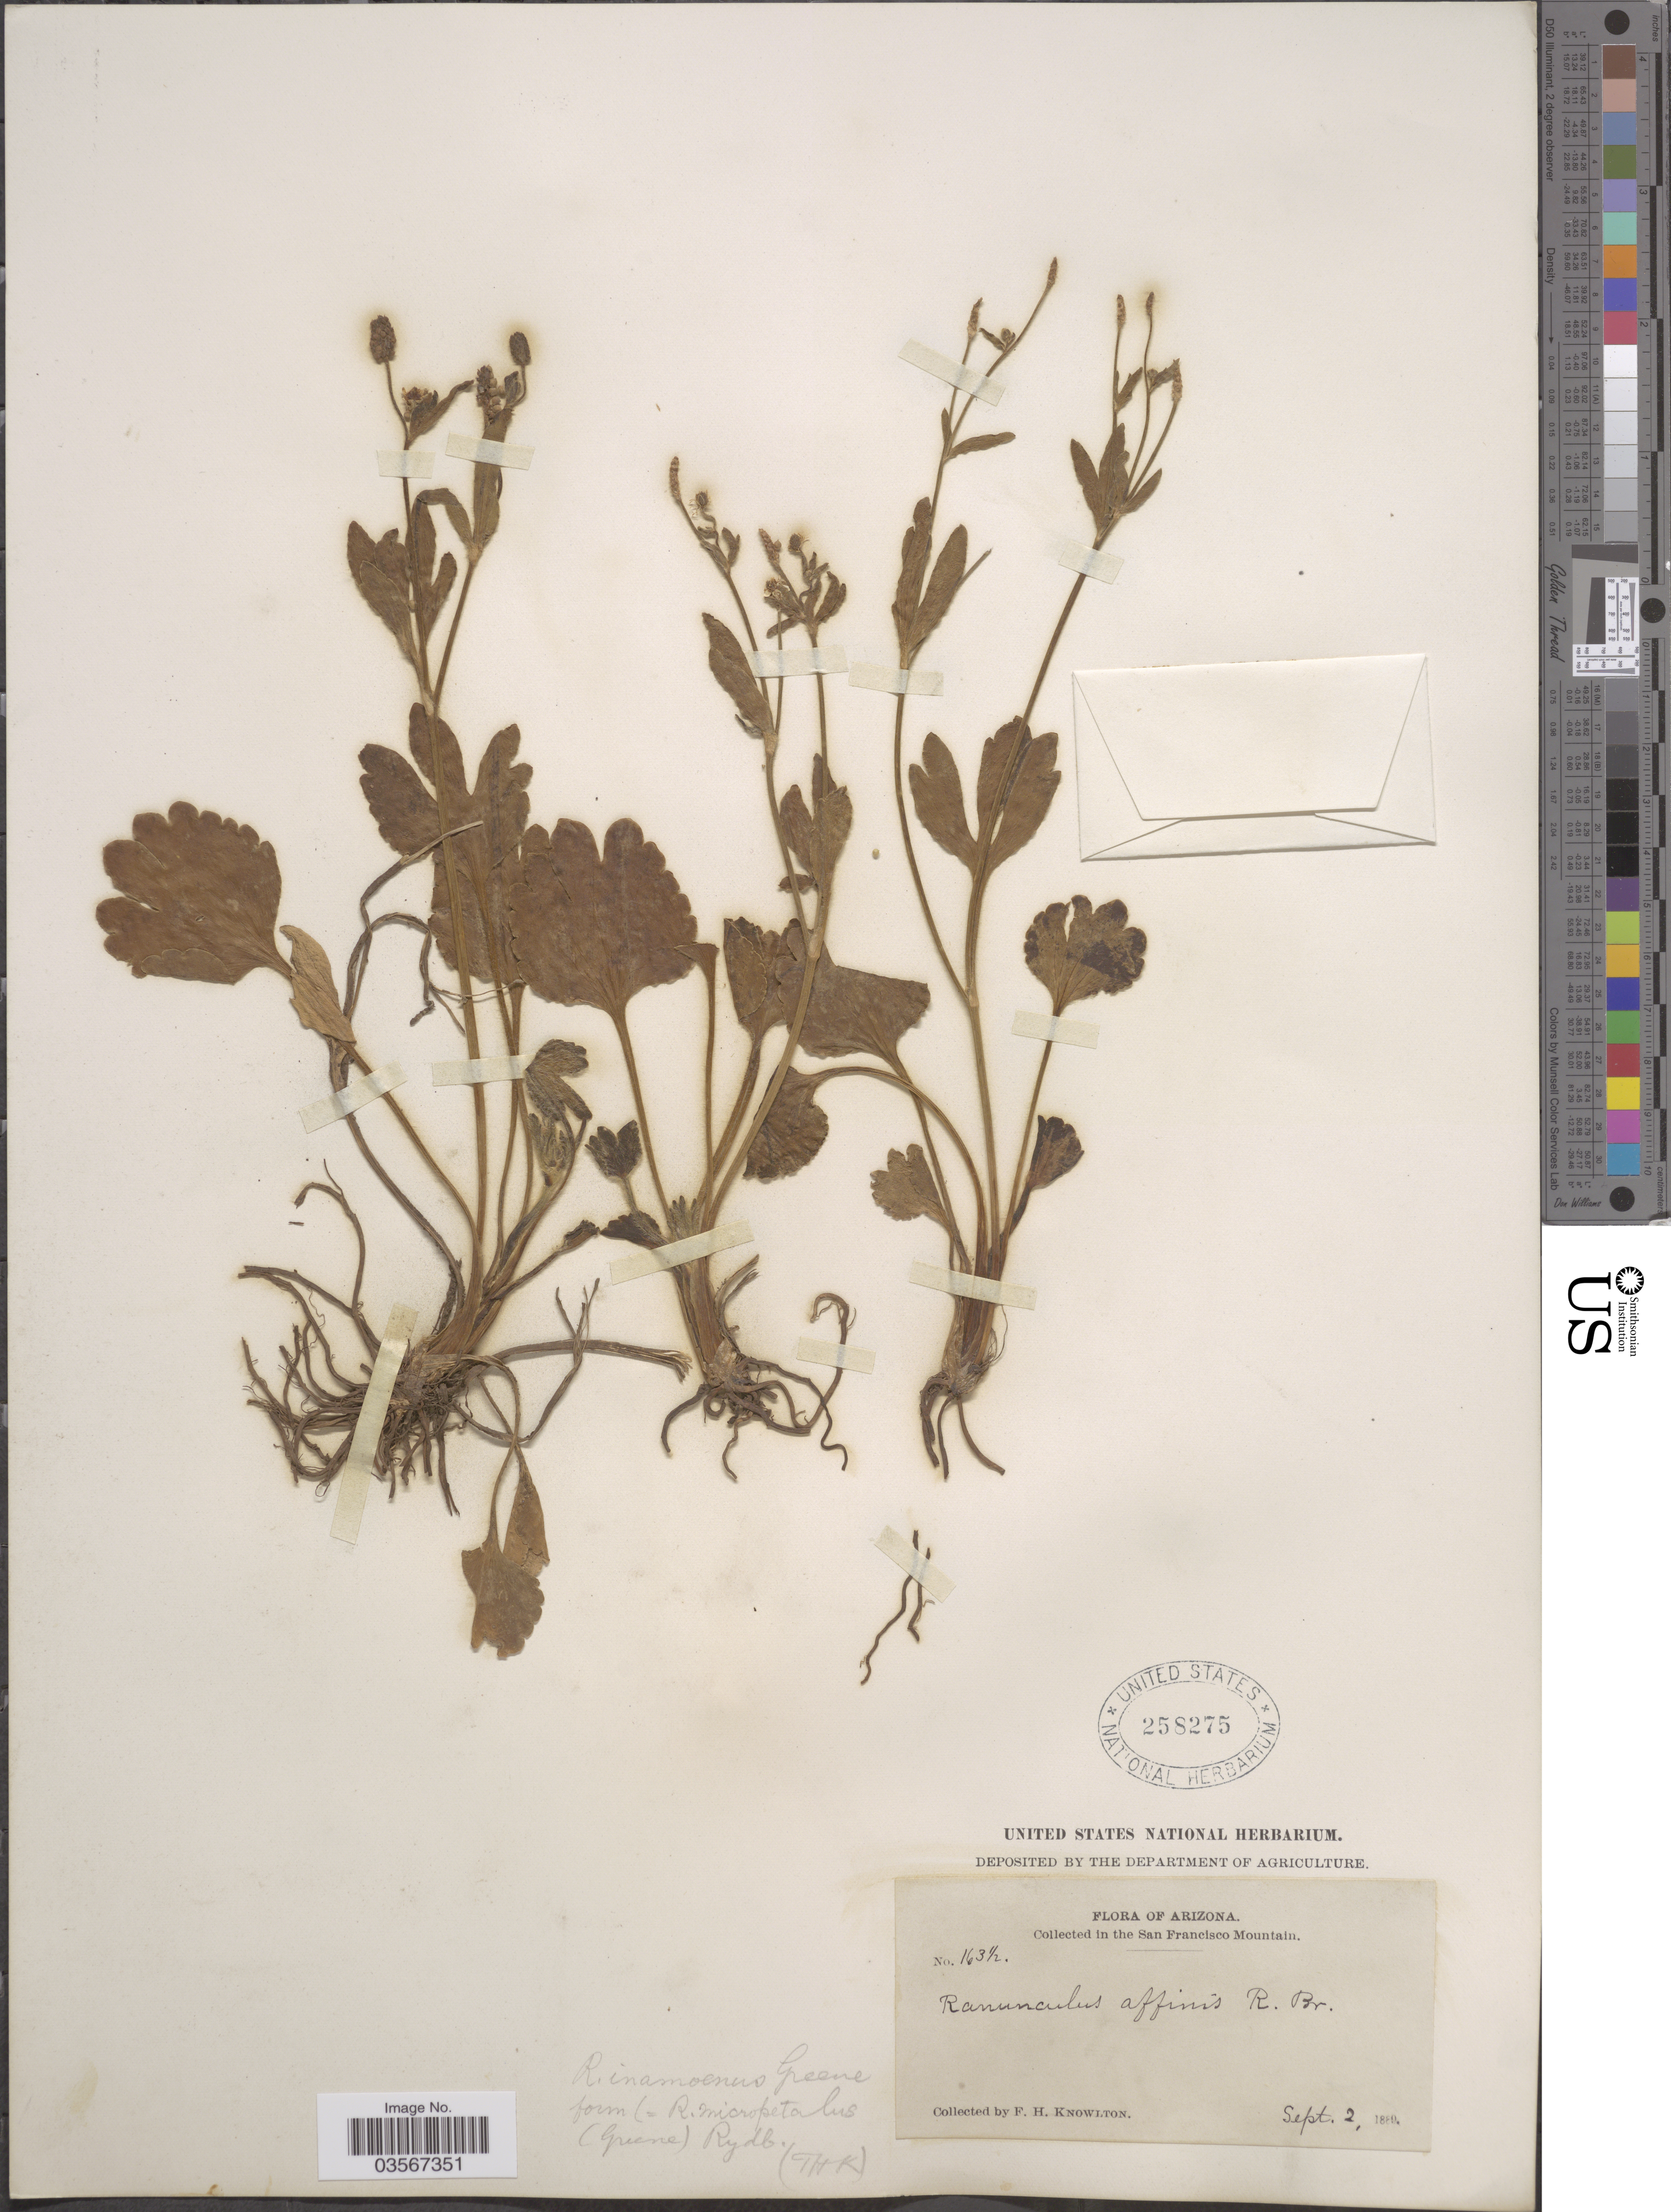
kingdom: Plantae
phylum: Tracheophyta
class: Magnoliopsida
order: Ranunculales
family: Ranunculaceae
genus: Ranunculus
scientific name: Ranunculus inamoenus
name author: Greene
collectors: F. H. Knowlton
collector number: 163½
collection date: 1889-09-02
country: United States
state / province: Arizona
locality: In The San Francisco Mountain.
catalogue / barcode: US 258275